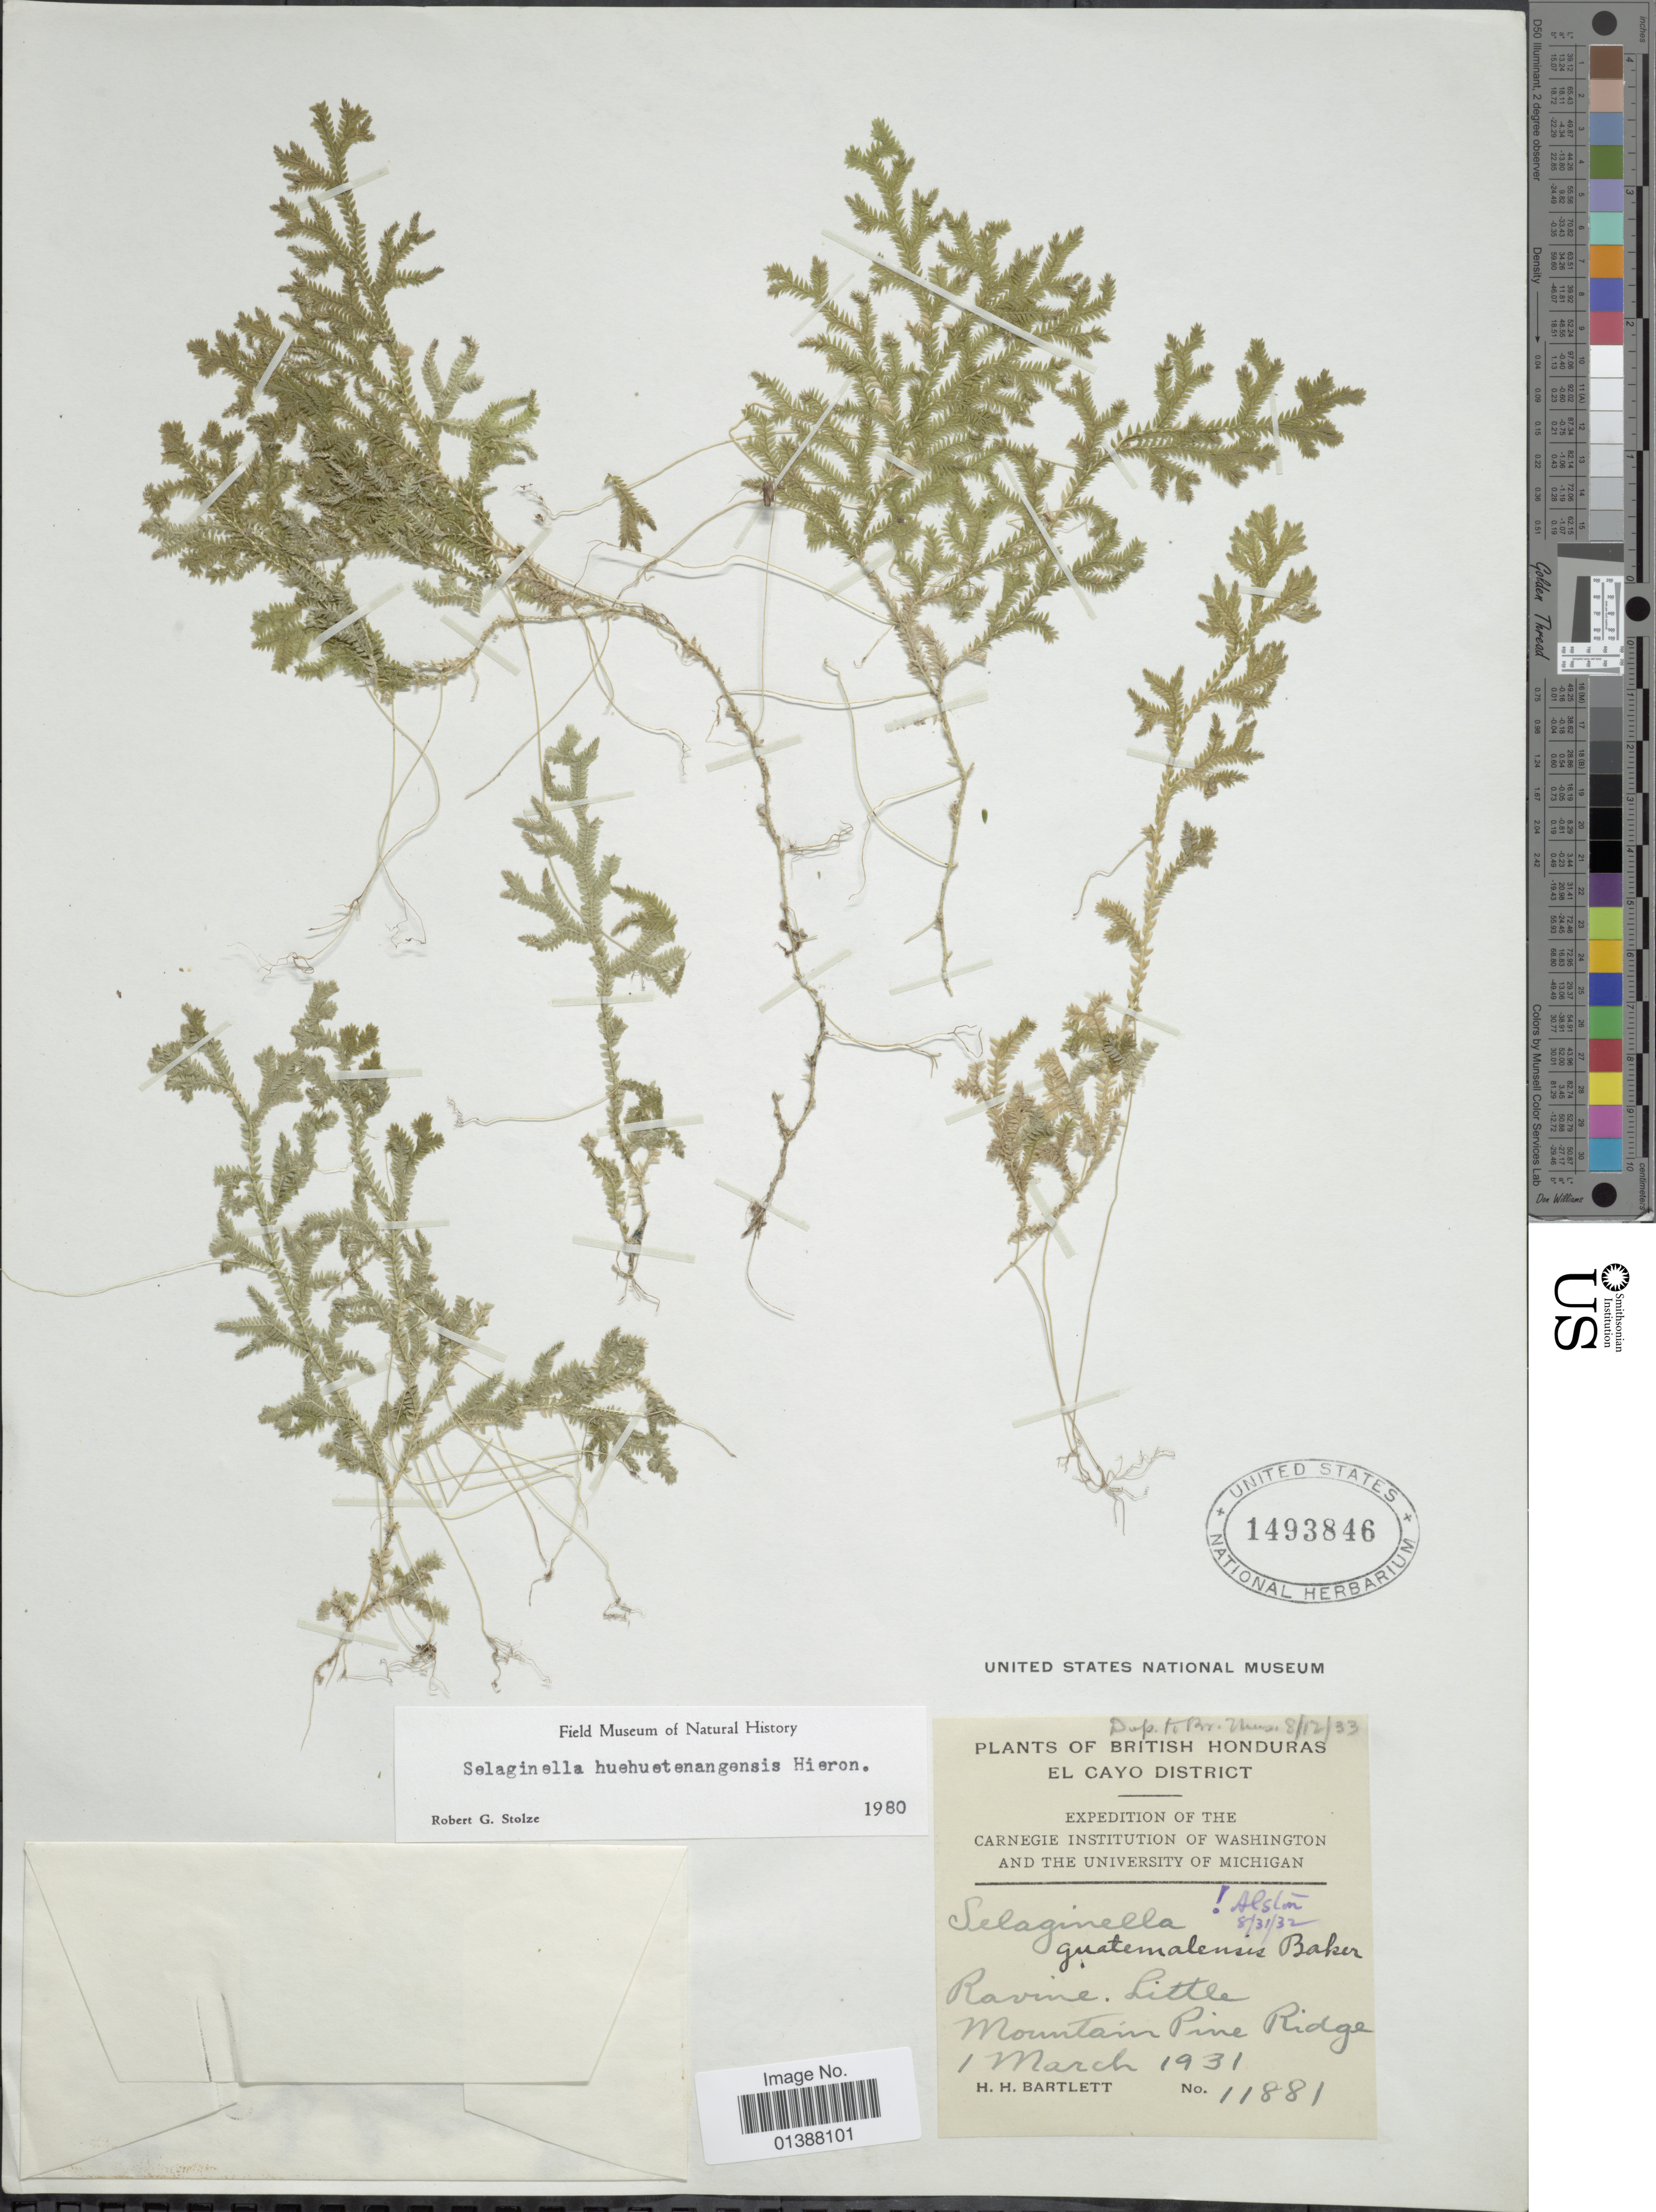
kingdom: Plantae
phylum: Tracheophyta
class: Lycopodiopsida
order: Selaginellales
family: Selaginellaceae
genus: Selaginella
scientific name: Selaginella huehuetenangensis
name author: Hieron.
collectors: H. H. Bartlett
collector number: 11881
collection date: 1931-03-01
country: Belize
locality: British Honduras EL Cayo District, Ravine, Little Mountain Pine Ridge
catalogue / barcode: US 1493846